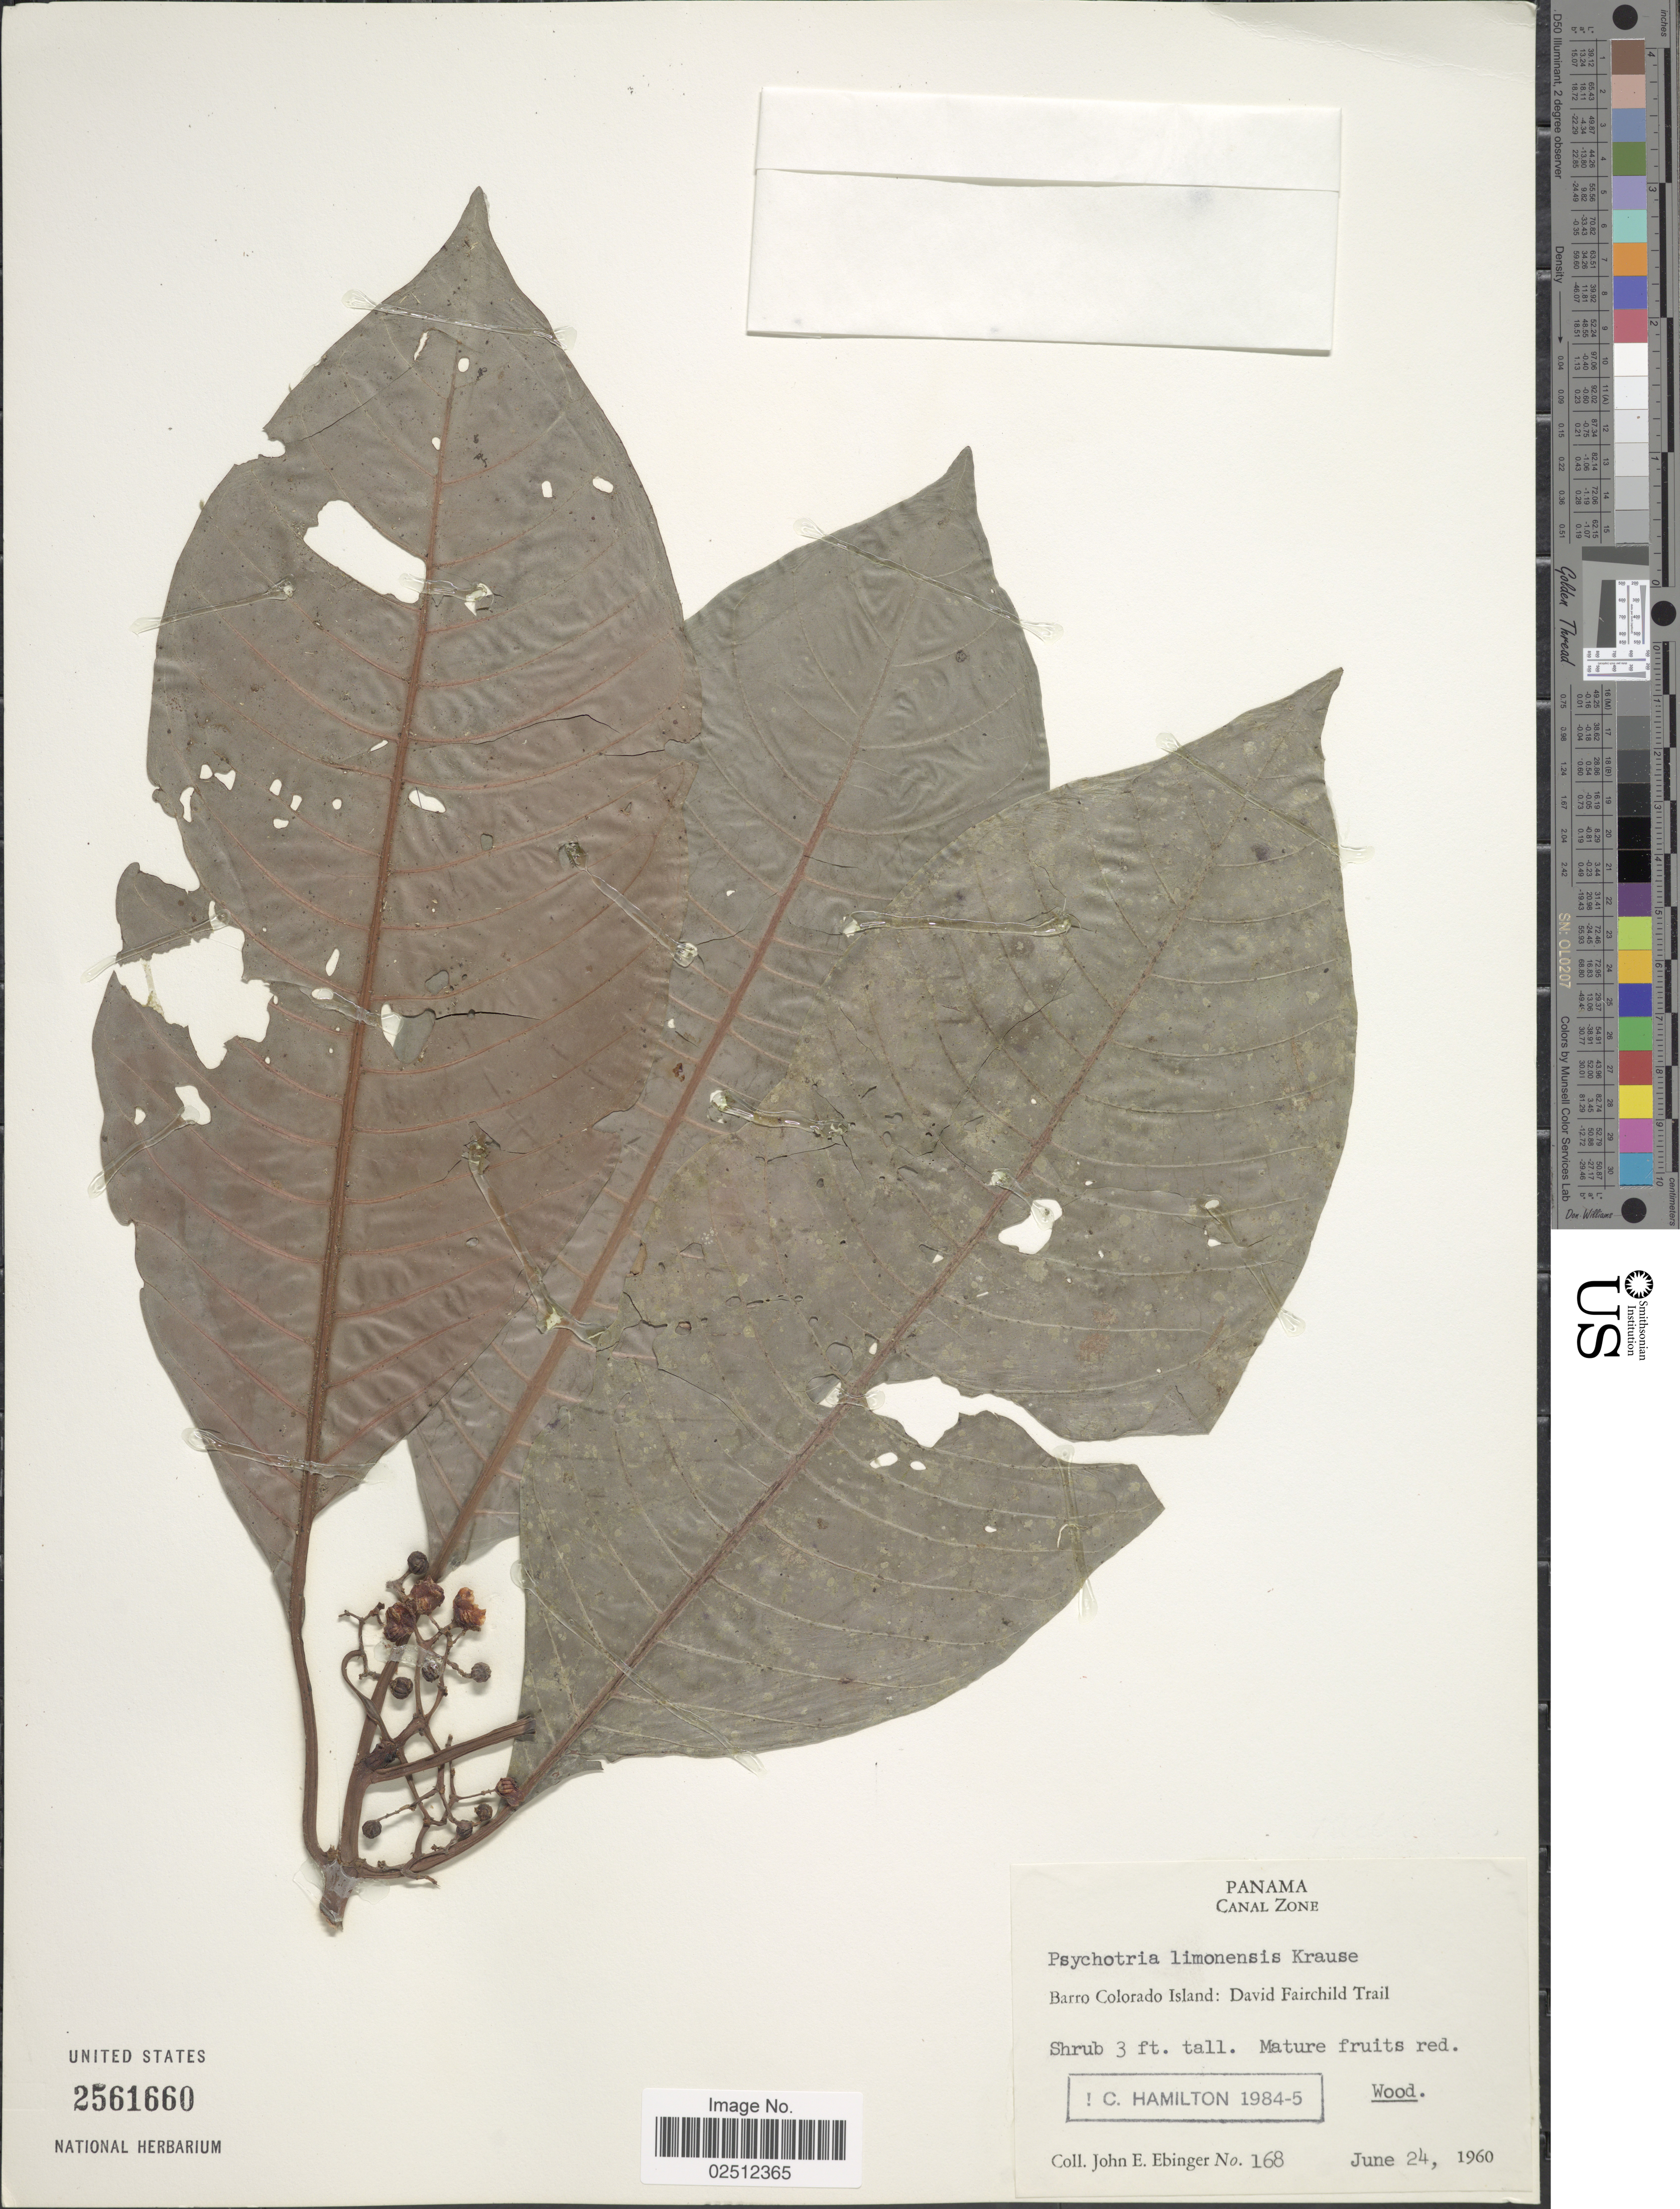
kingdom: Plantae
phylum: Tracheophyta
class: Magnoliopsida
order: Gentianales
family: Rubiaceae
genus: Psychotria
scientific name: Psychotria limonensis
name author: K. Krause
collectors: J. Ebinger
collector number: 168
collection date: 1960-06-24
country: Panama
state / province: Panamá Oeste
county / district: Canal Zone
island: Barro Colorado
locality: Canal Zone, Barro Colorado Island, David Fairchild Trail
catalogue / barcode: US 2561660